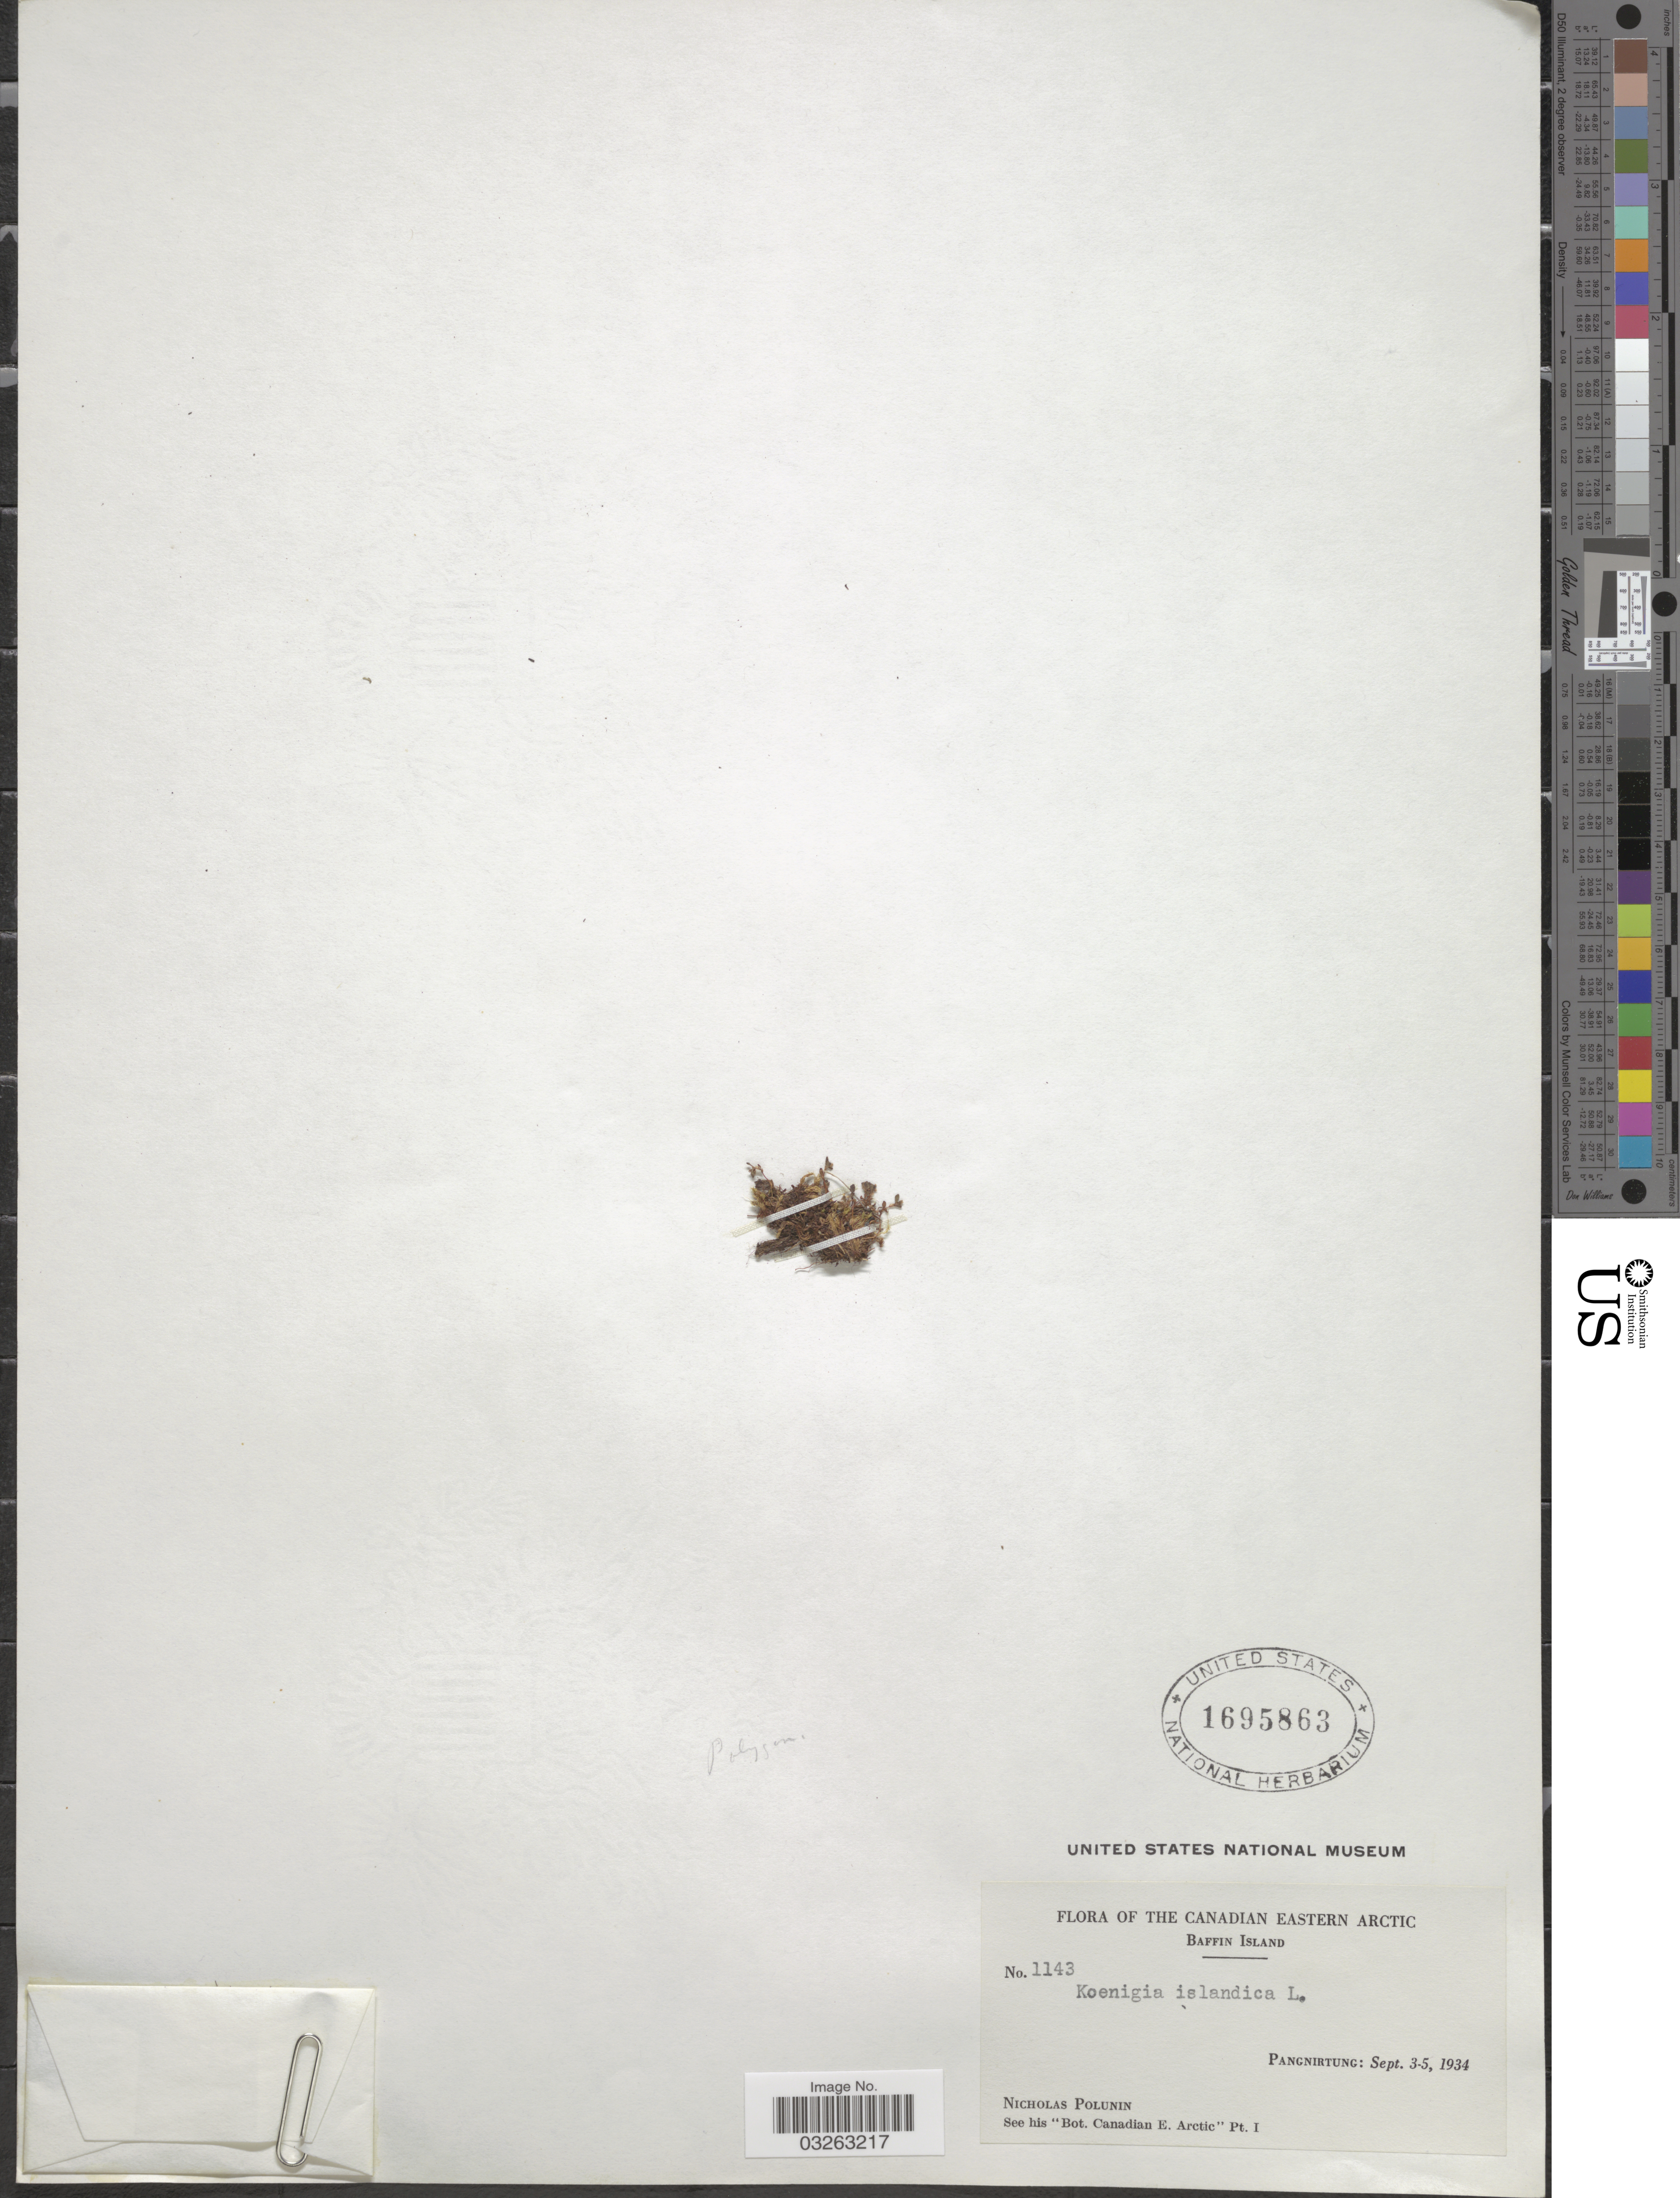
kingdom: Plantae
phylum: Tracheophyta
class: Magnoliopsida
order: Caryophyllales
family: Polygonaceae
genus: Koenigia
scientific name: Koenigia islandica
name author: L.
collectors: N. V. Polunin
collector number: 1143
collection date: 1934-09-03/1934-09-05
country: Canada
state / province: Nunavut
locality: Canadian Eastern Arctic. Baffin Island. Pangnirtung.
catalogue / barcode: US 1695863